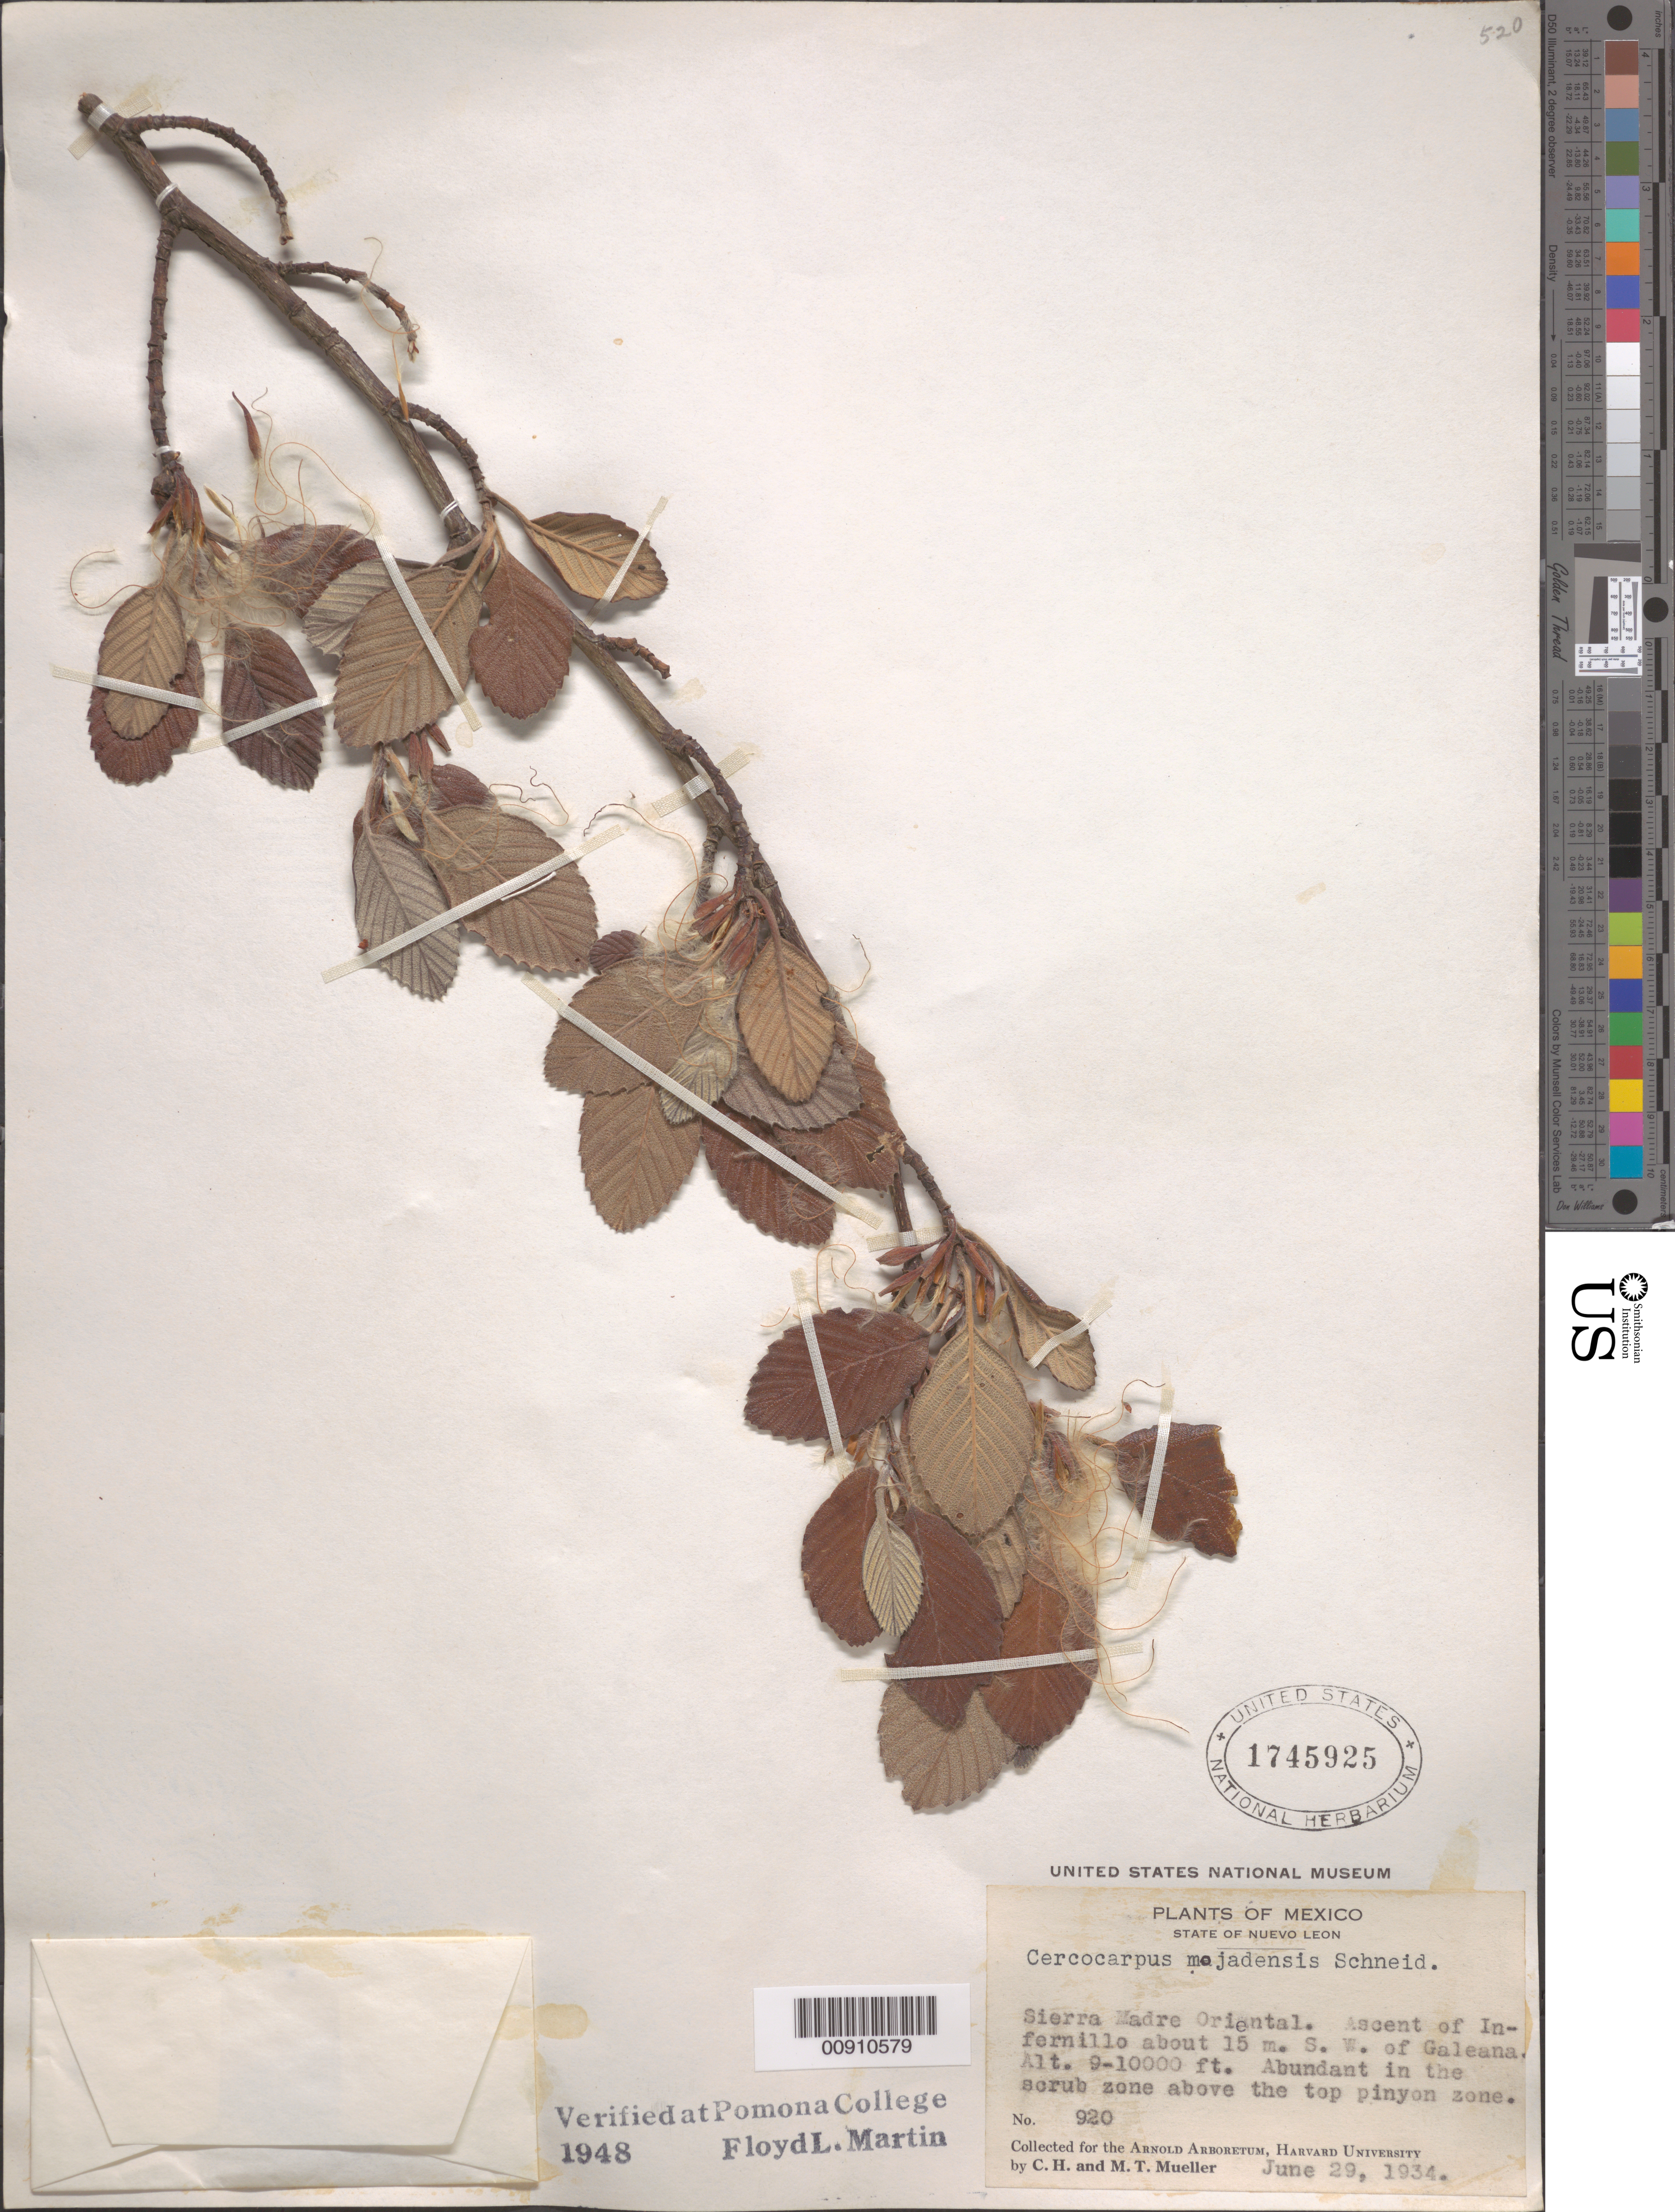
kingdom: Plantae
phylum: Tracheophyta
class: Magnoliopsida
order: Rosales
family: Rosaceae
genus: Cercocarpus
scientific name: Cercocarpus mojadensis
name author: C.K. Schneid.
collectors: C. H. Mueller & M. Mueller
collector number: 920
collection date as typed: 29 Jun 1934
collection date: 1934-06-29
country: Mexico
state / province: Nuevo León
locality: Sierra Madre Oriental. Ascent of Infiernillo about 15 m. SW of Galeana, State of Nuevo León, l.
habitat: Abundant in the scrub zone above the top pinyon zone.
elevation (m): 2743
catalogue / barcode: US 1745925